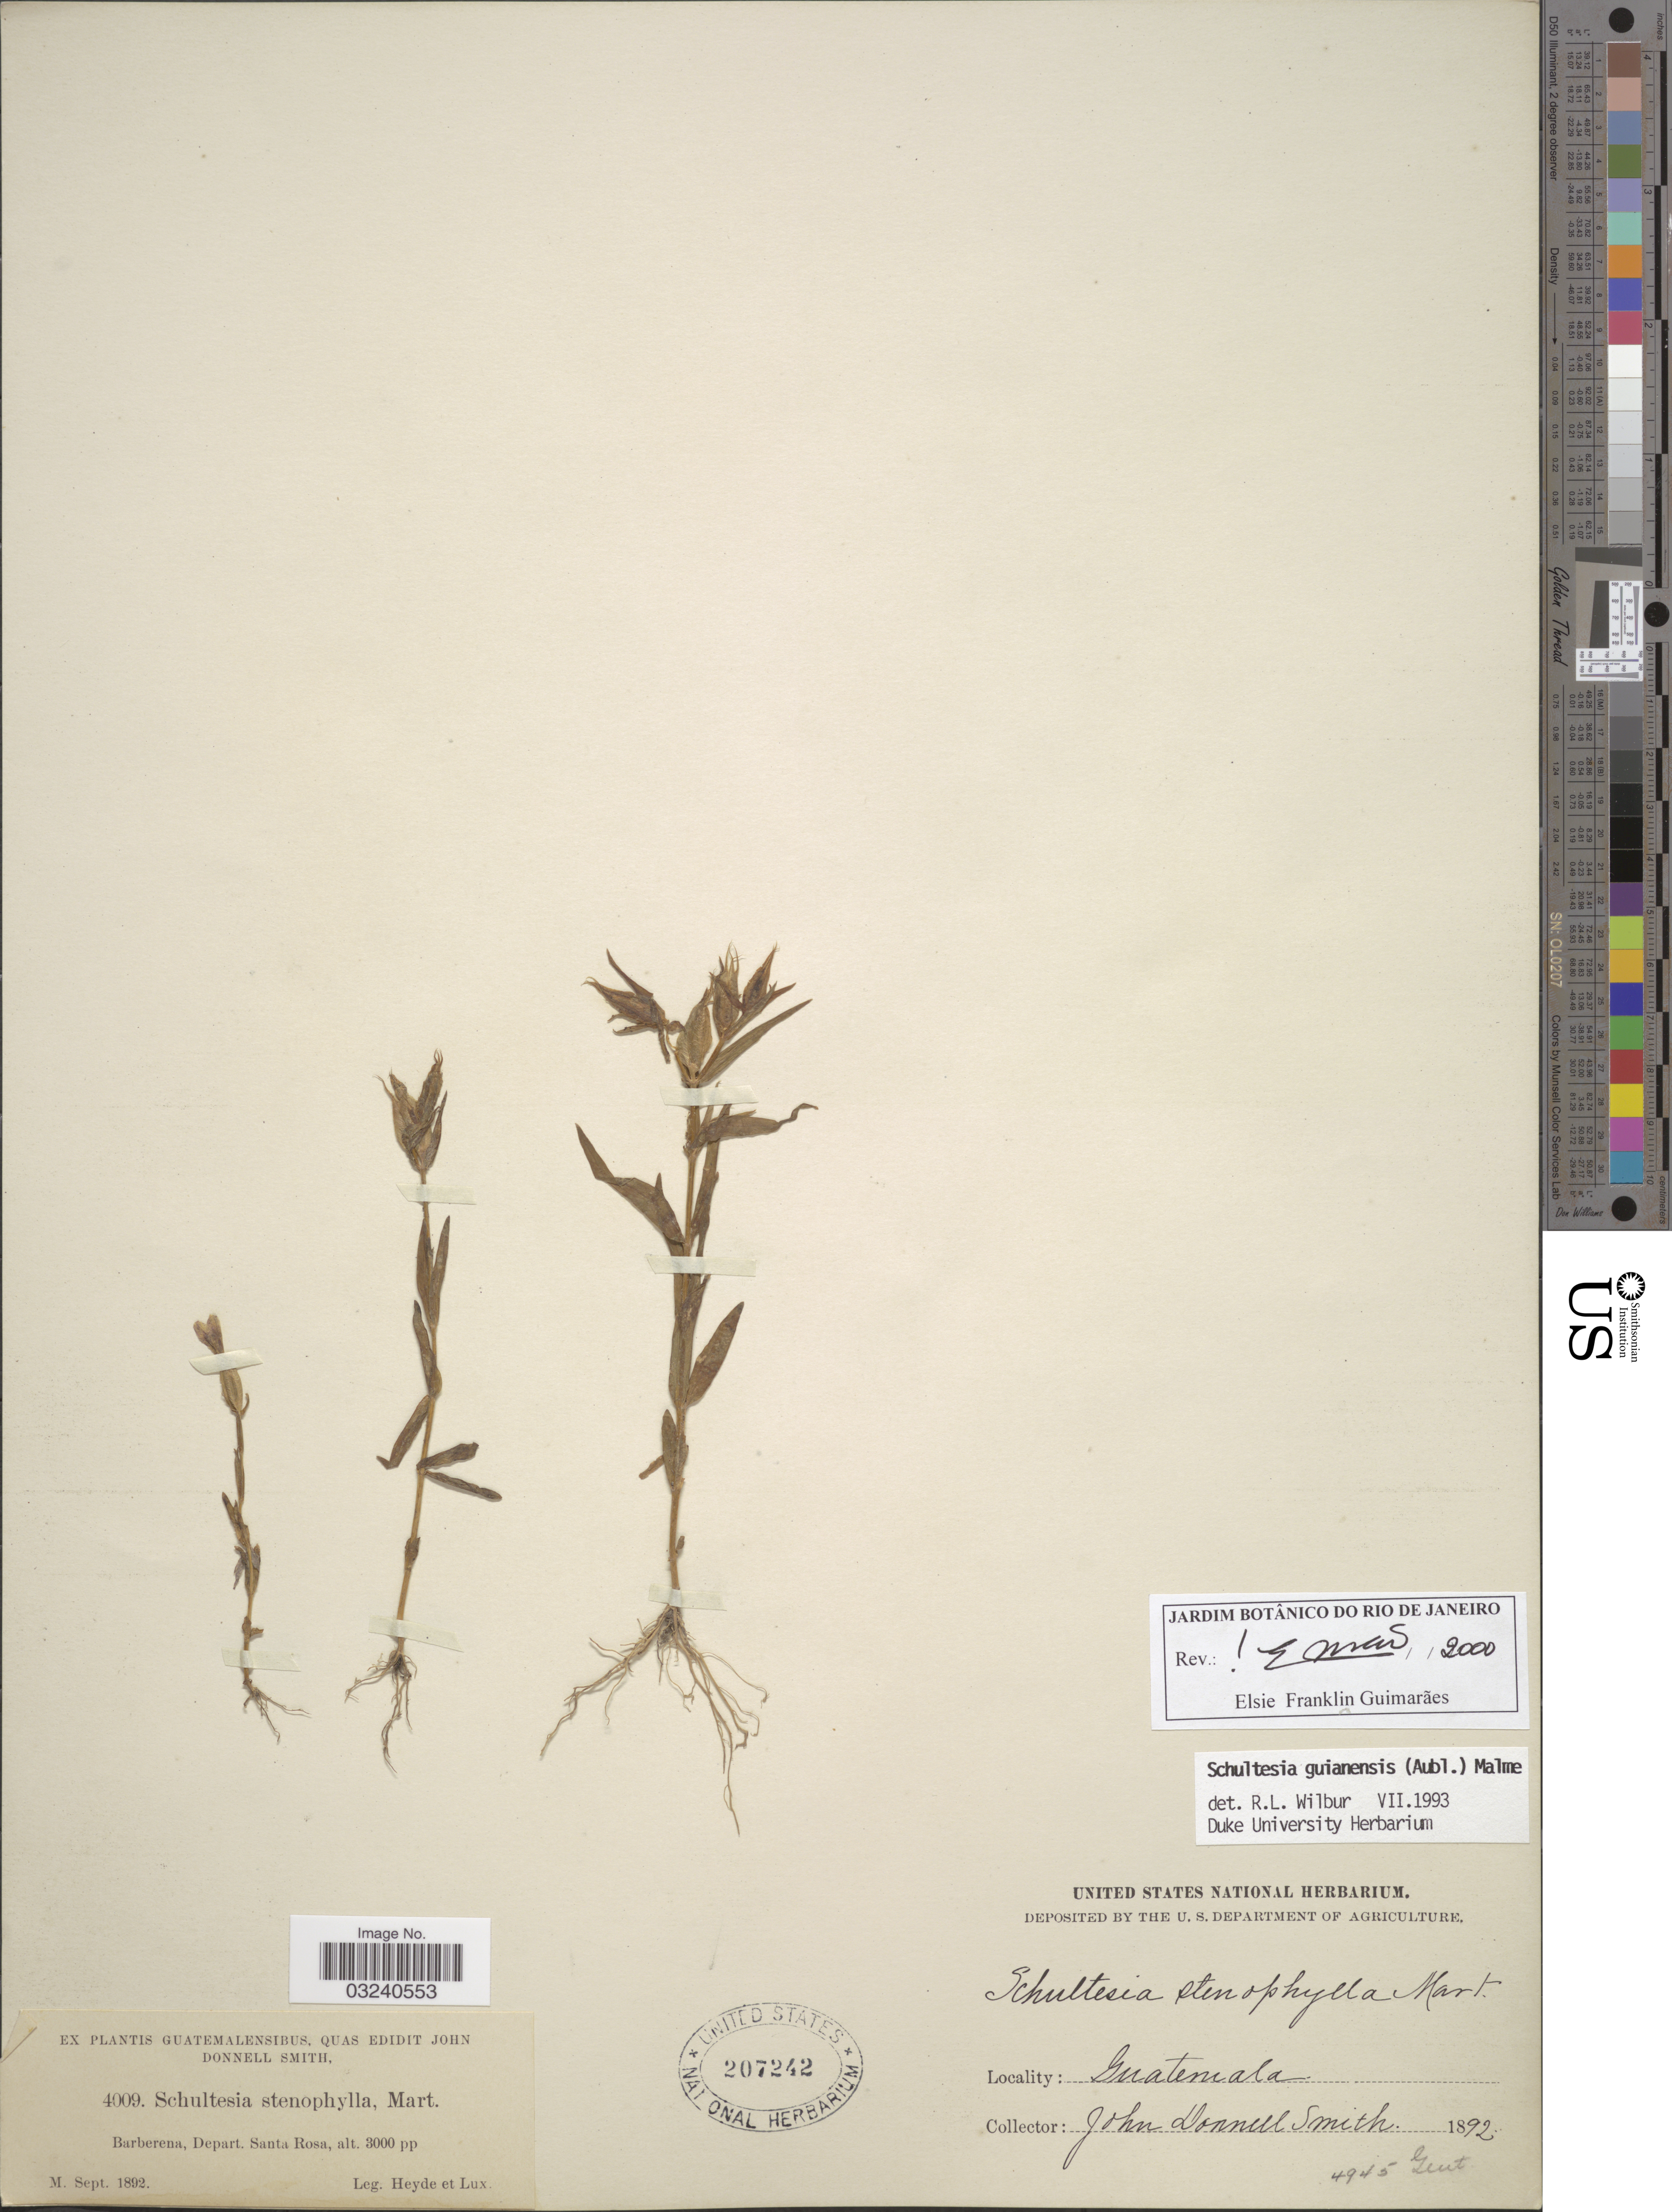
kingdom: Plantae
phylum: Tracheophyta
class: Magnoliopsida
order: Gentianales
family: Gentianaceae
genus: Schultesia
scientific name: Schultesia guianensis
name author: (Aubl.) Malme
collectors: Heyde, Lux & J. Donnell Smith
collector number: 4009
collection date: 1892-09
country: Guatemala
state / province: Santa Rosa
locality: Barberena, Depart. Santa Rosa.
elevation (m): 914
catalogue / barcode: US 207242